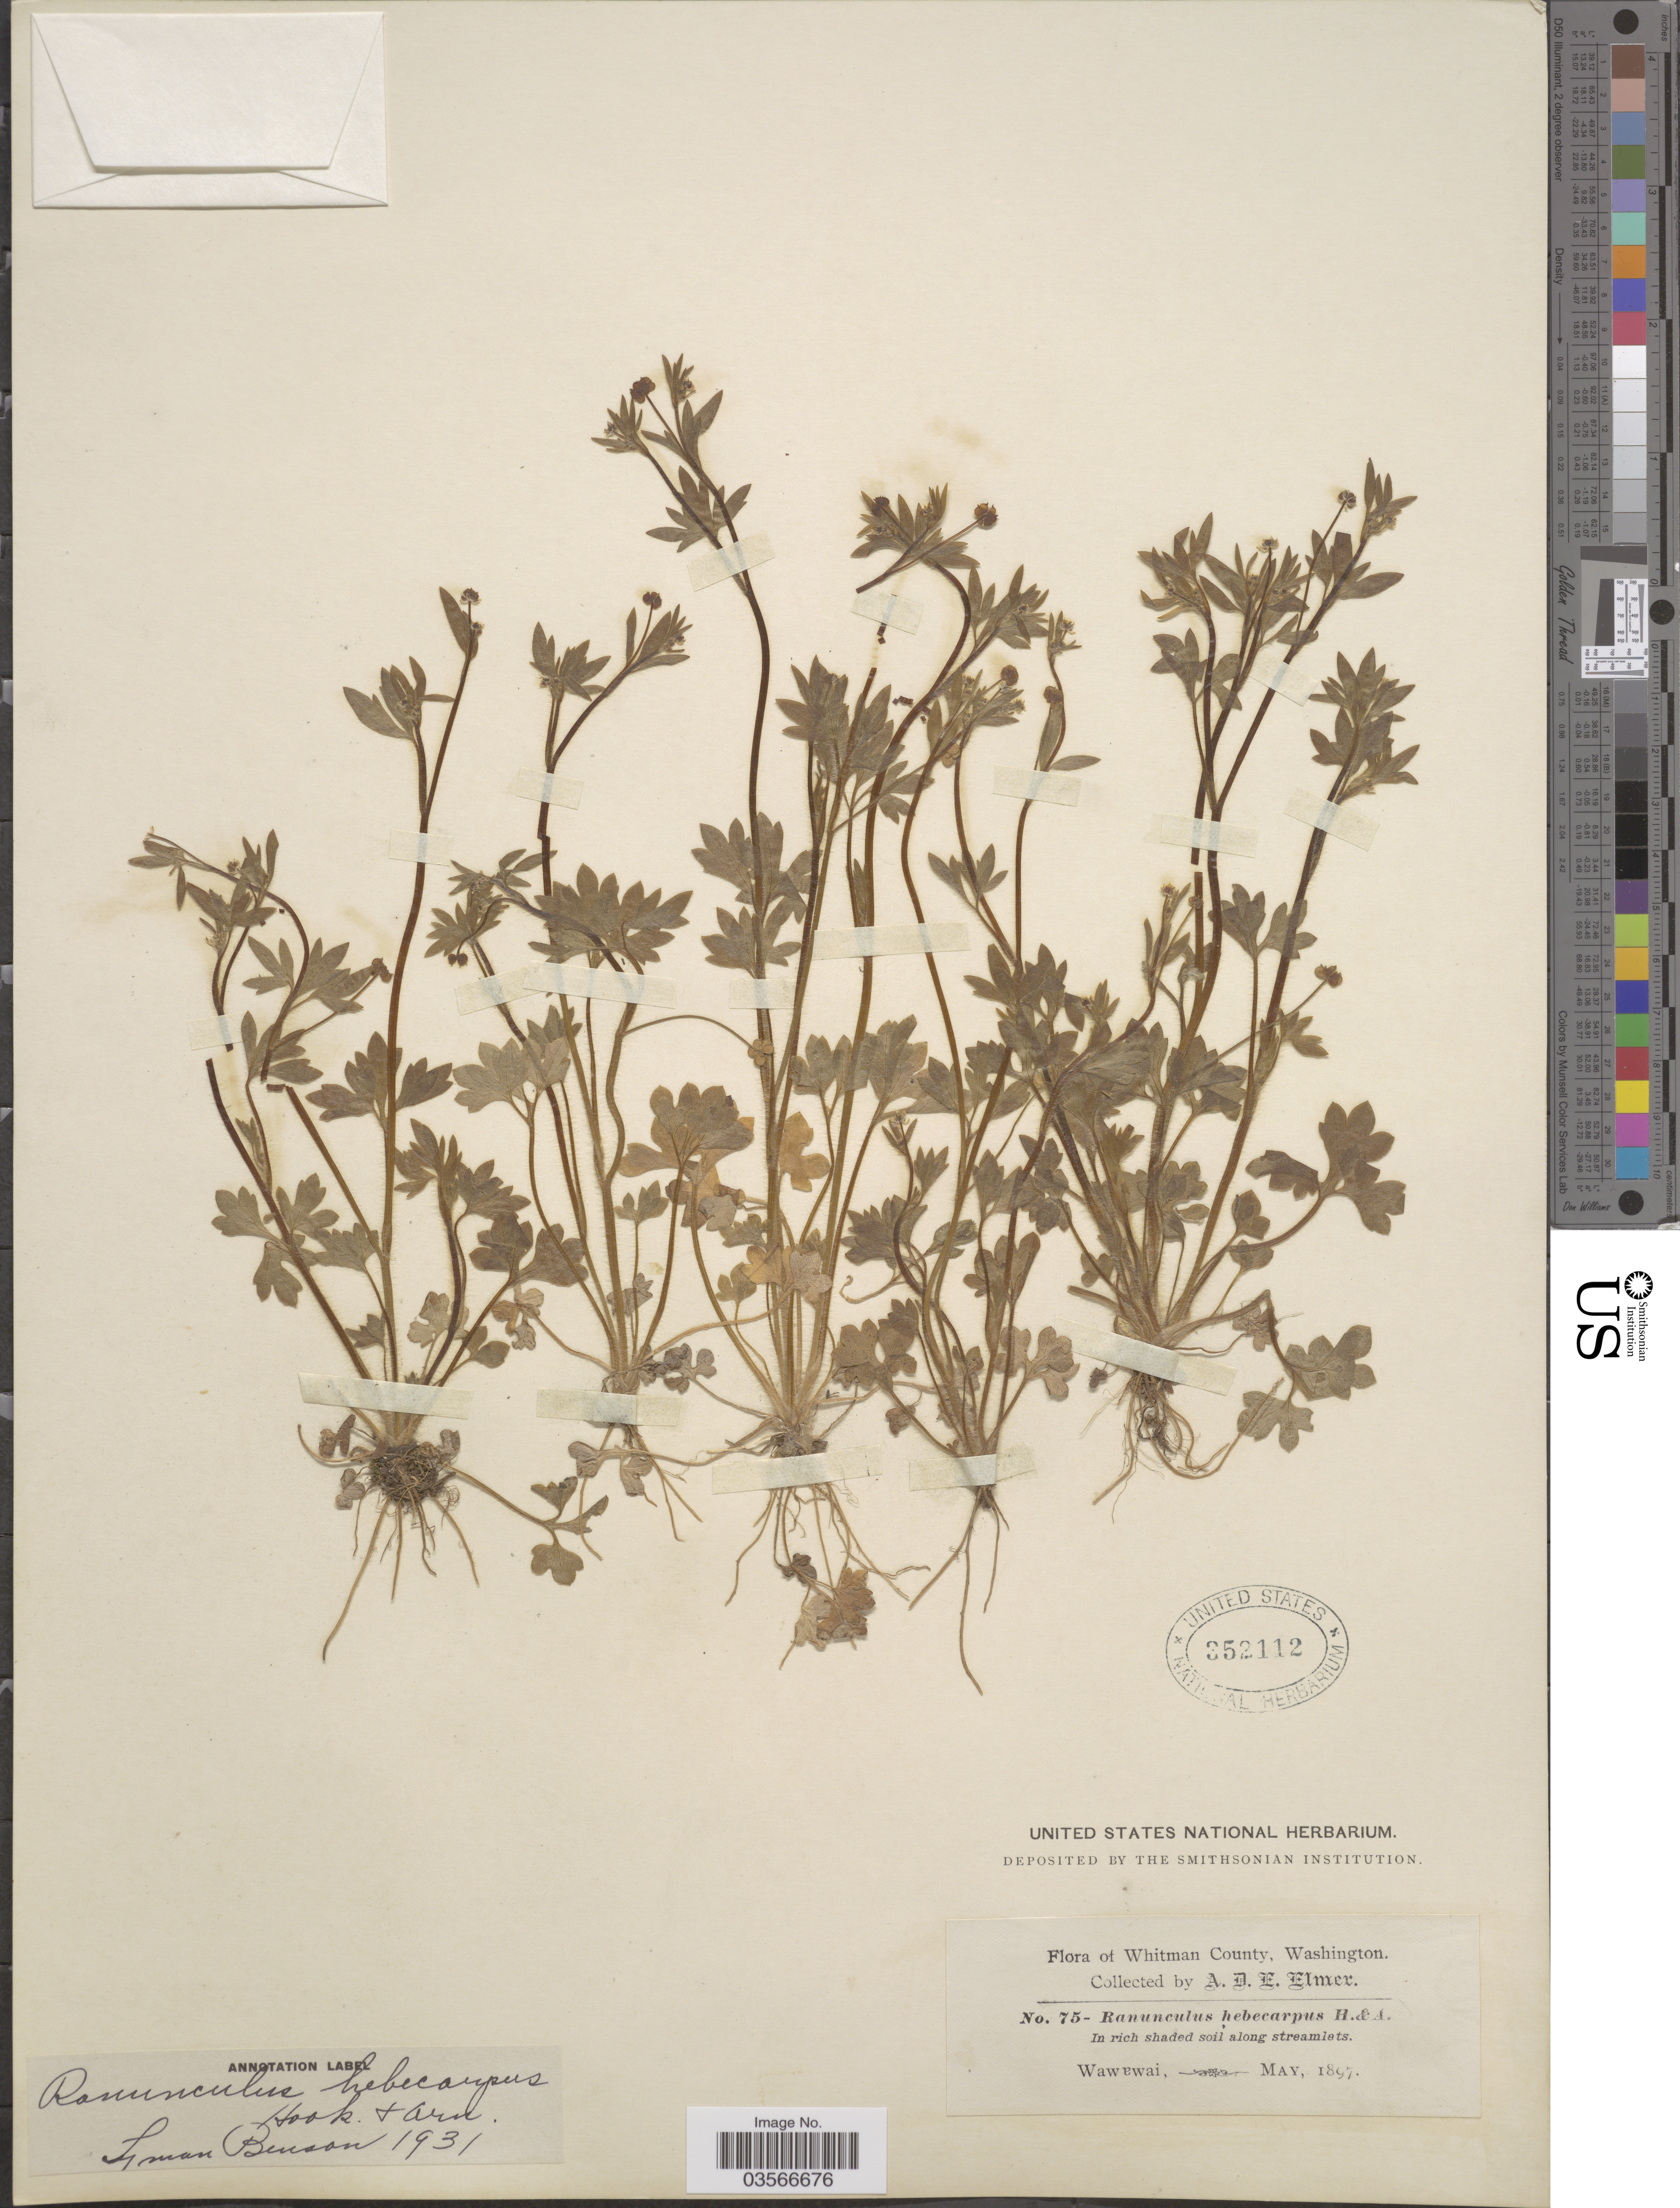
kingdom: Plantae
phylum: Tracheophyta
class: Magnoliopsida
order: Ranunculales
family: Ranunculaceae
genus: Ranunculus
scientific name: Ranunculus hebecarpus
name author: Hook. & Arn.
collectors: A. D. E. Elmer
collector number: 75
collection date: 1897-05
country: United States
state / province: Washington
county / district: Whitman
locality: Whitman County. Wawawai.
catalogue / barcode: US 352112